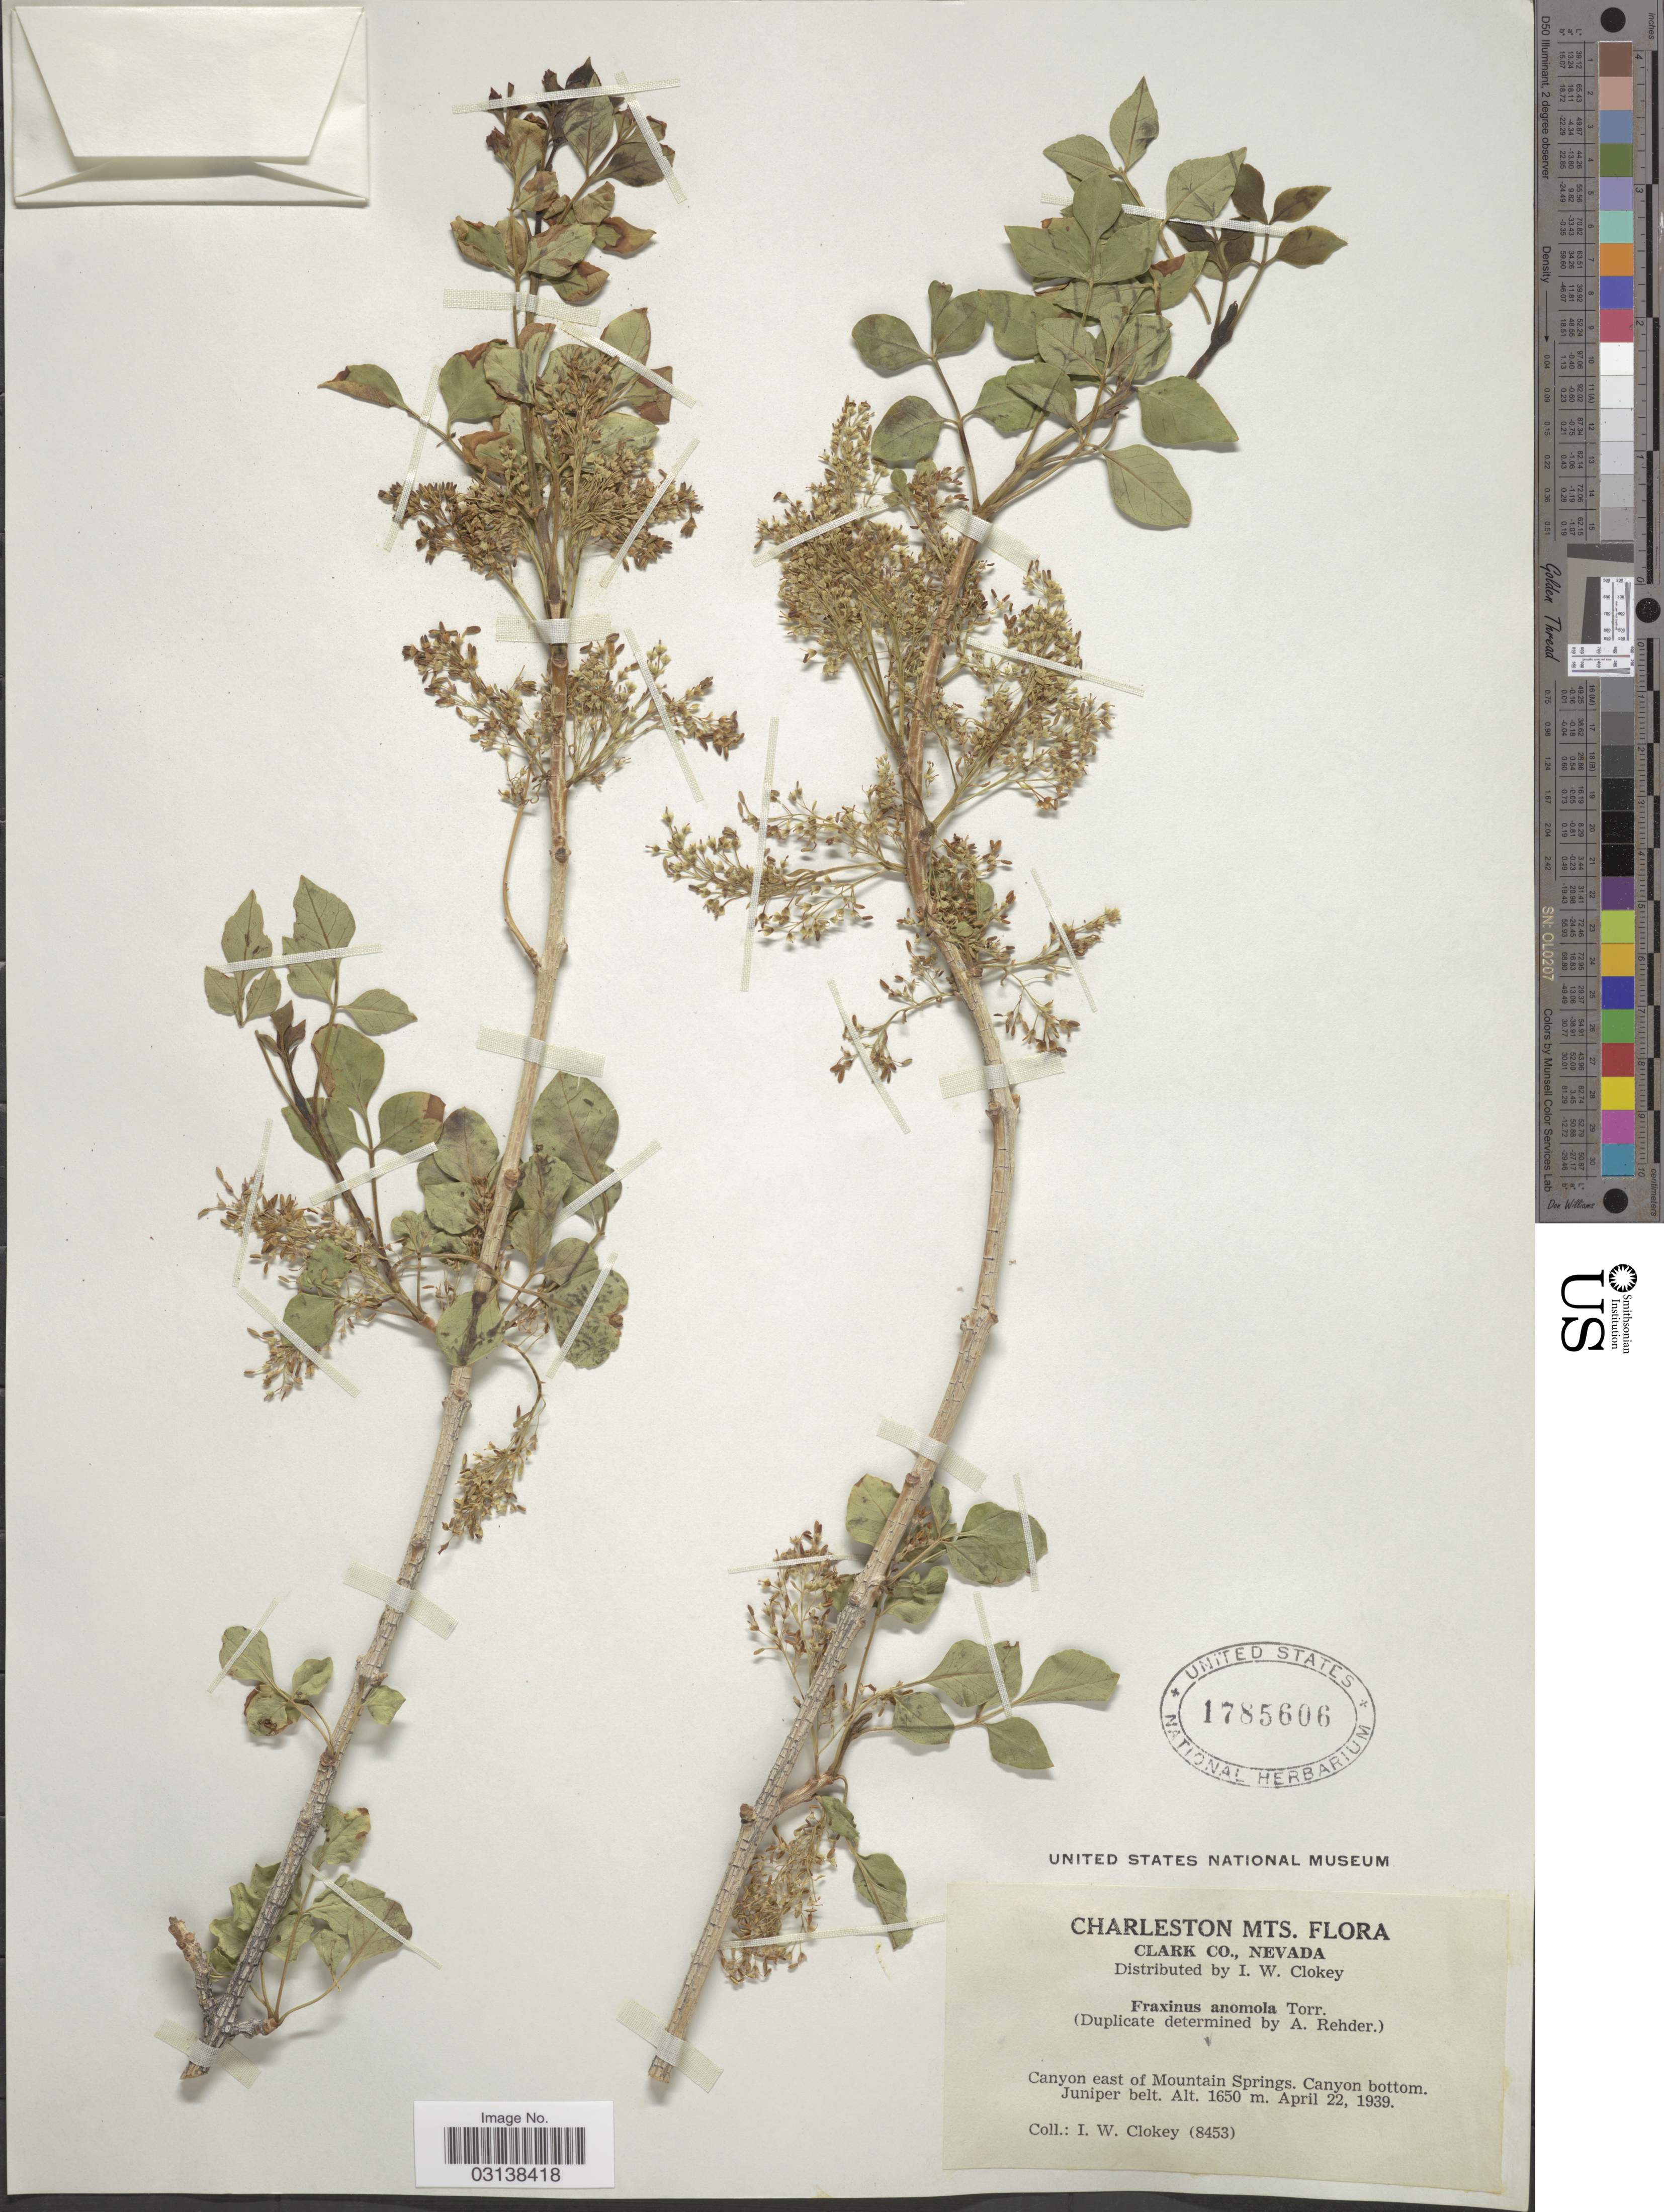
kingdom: Plantae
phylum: Tracheophyta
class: Magnoliopsida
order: Lamiales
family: Oleaceae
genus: Fraxinus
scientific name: Fraxinus anomala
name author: Torr. ex S. Watson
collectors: I. W. Clokey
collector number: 8453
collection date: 1939-04-22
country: United States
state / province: Nevada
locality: Charleston Mts., Clark Co., Canyon east of Mountain Springs. Canyon bottom. Juniper belt.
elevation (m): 1650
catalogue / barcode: US 1785606